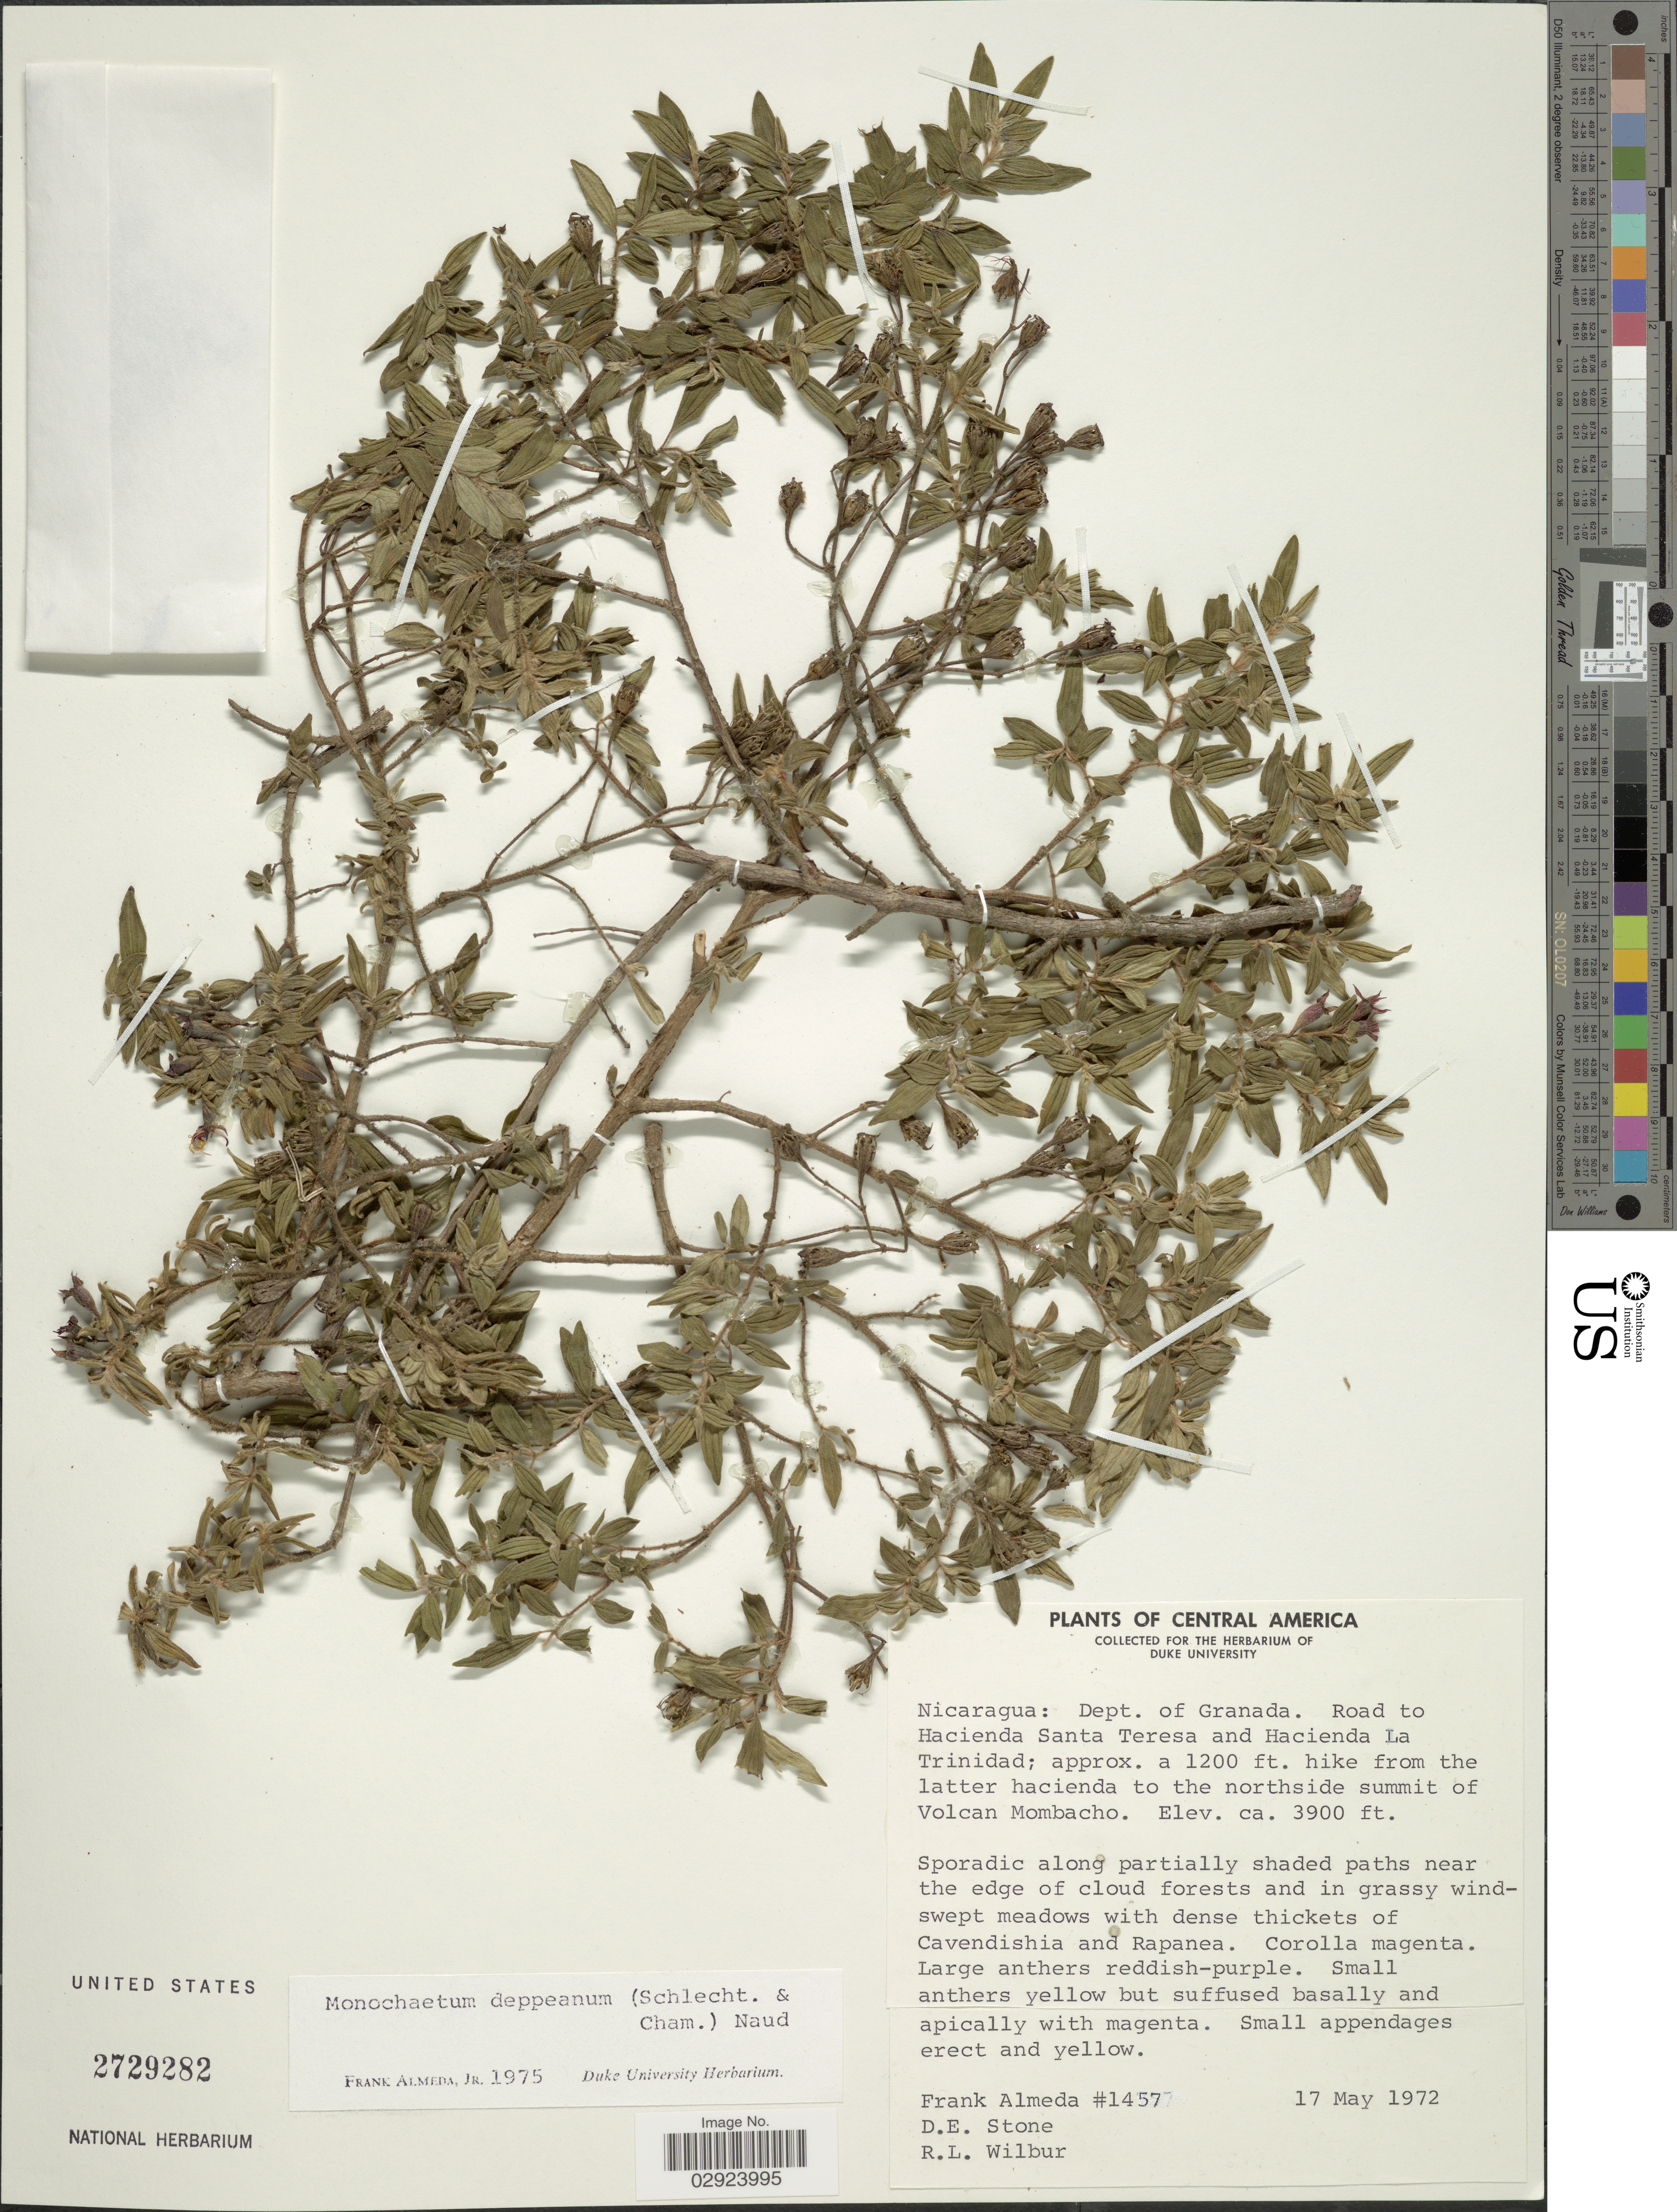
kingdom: Plantae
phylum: Tracheophyta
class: Magnoliopsida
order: Myrtales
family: Melastomataceae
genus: Monochaetum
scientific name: Monochaetum deppeanum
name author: (Schltdl. & Cham.) Naudin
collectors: F. Almeda, D. E. Stone & R. L. Wilbur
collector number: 1457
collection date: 1972-05-17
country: Nicaragua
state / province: Granada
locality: Dept. of Granada. Road to Hacienda Santa Teresa and Hacienda La Trinidad; approx. a 1200 ft. hike from the latter hacienda to the northside summit of Volcan Mombacho.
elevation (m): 1189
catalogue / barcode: US 2729282